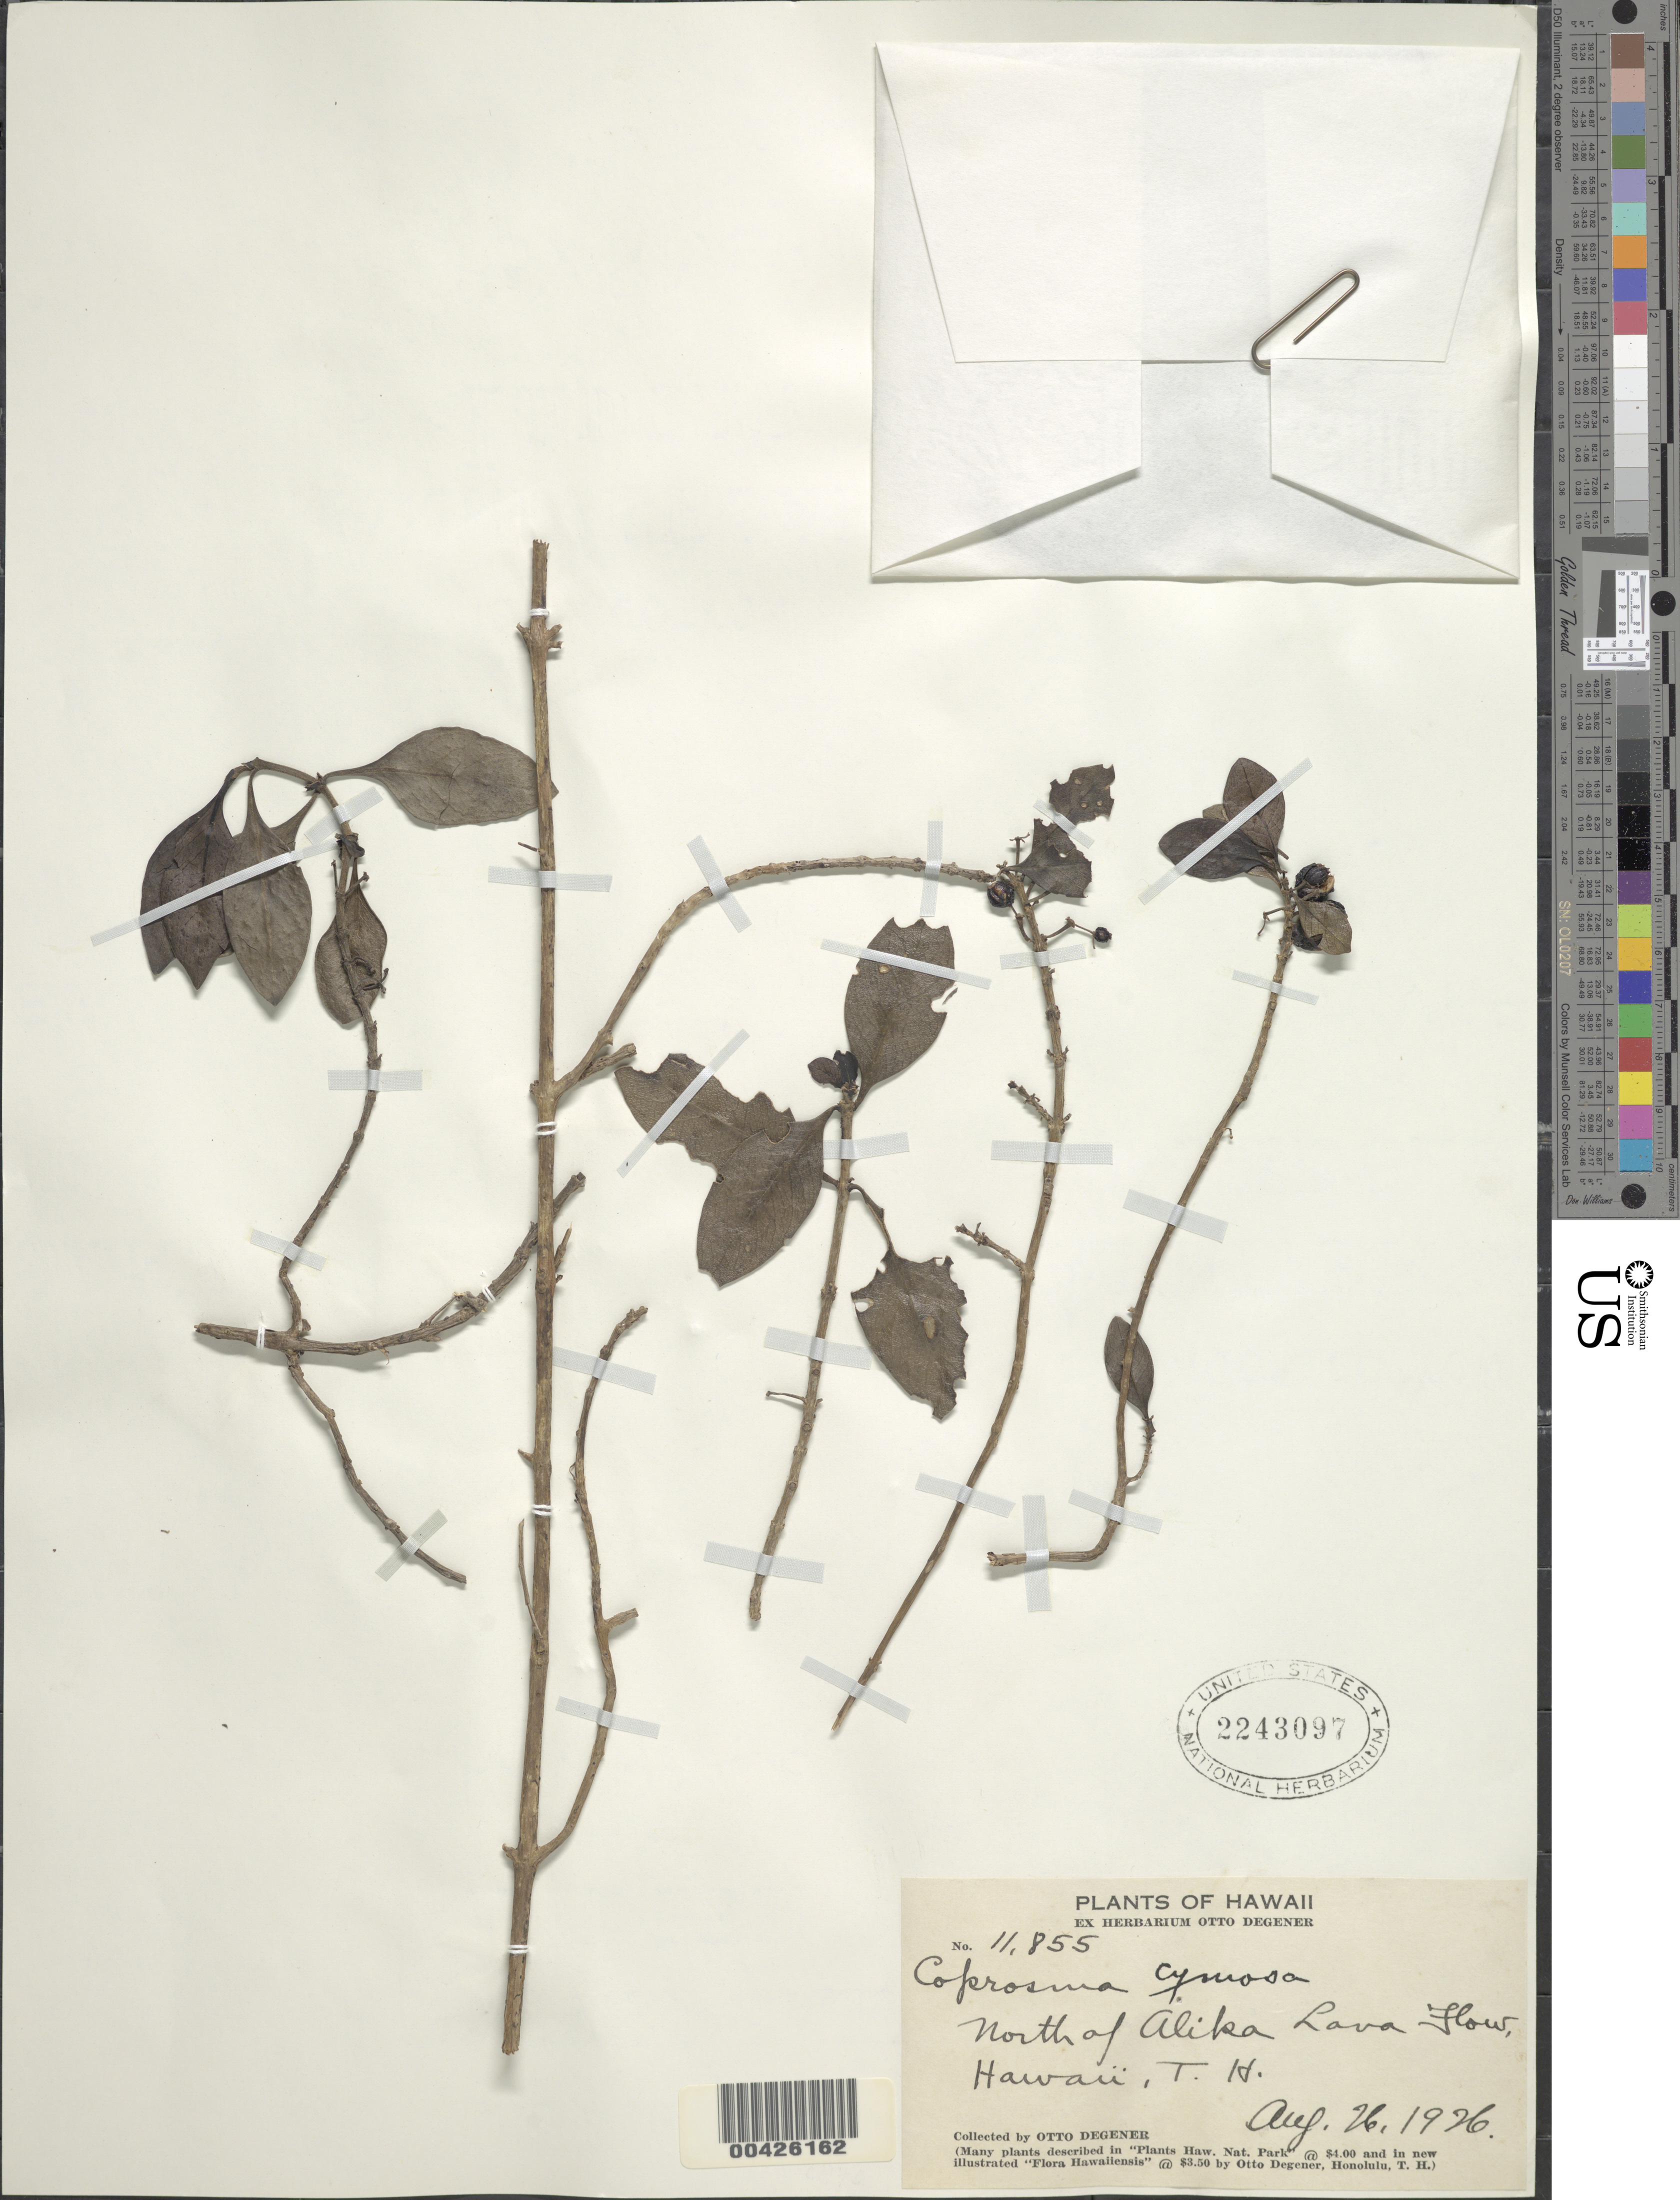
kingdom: Plantae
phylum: Tracheophyta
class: Magnoliopsida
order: Gentianales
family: Rubiaceae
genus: Coprosma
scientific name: Coprosma cymosa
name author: Hillebr.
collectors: O. Degener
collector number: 11855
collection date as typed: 26 Aug 1926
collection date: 1926-08-26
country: United States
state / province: Hawaii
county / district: Hawaii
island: Hawaii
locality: N of Alika Lava Flow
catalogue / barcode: US 2243097